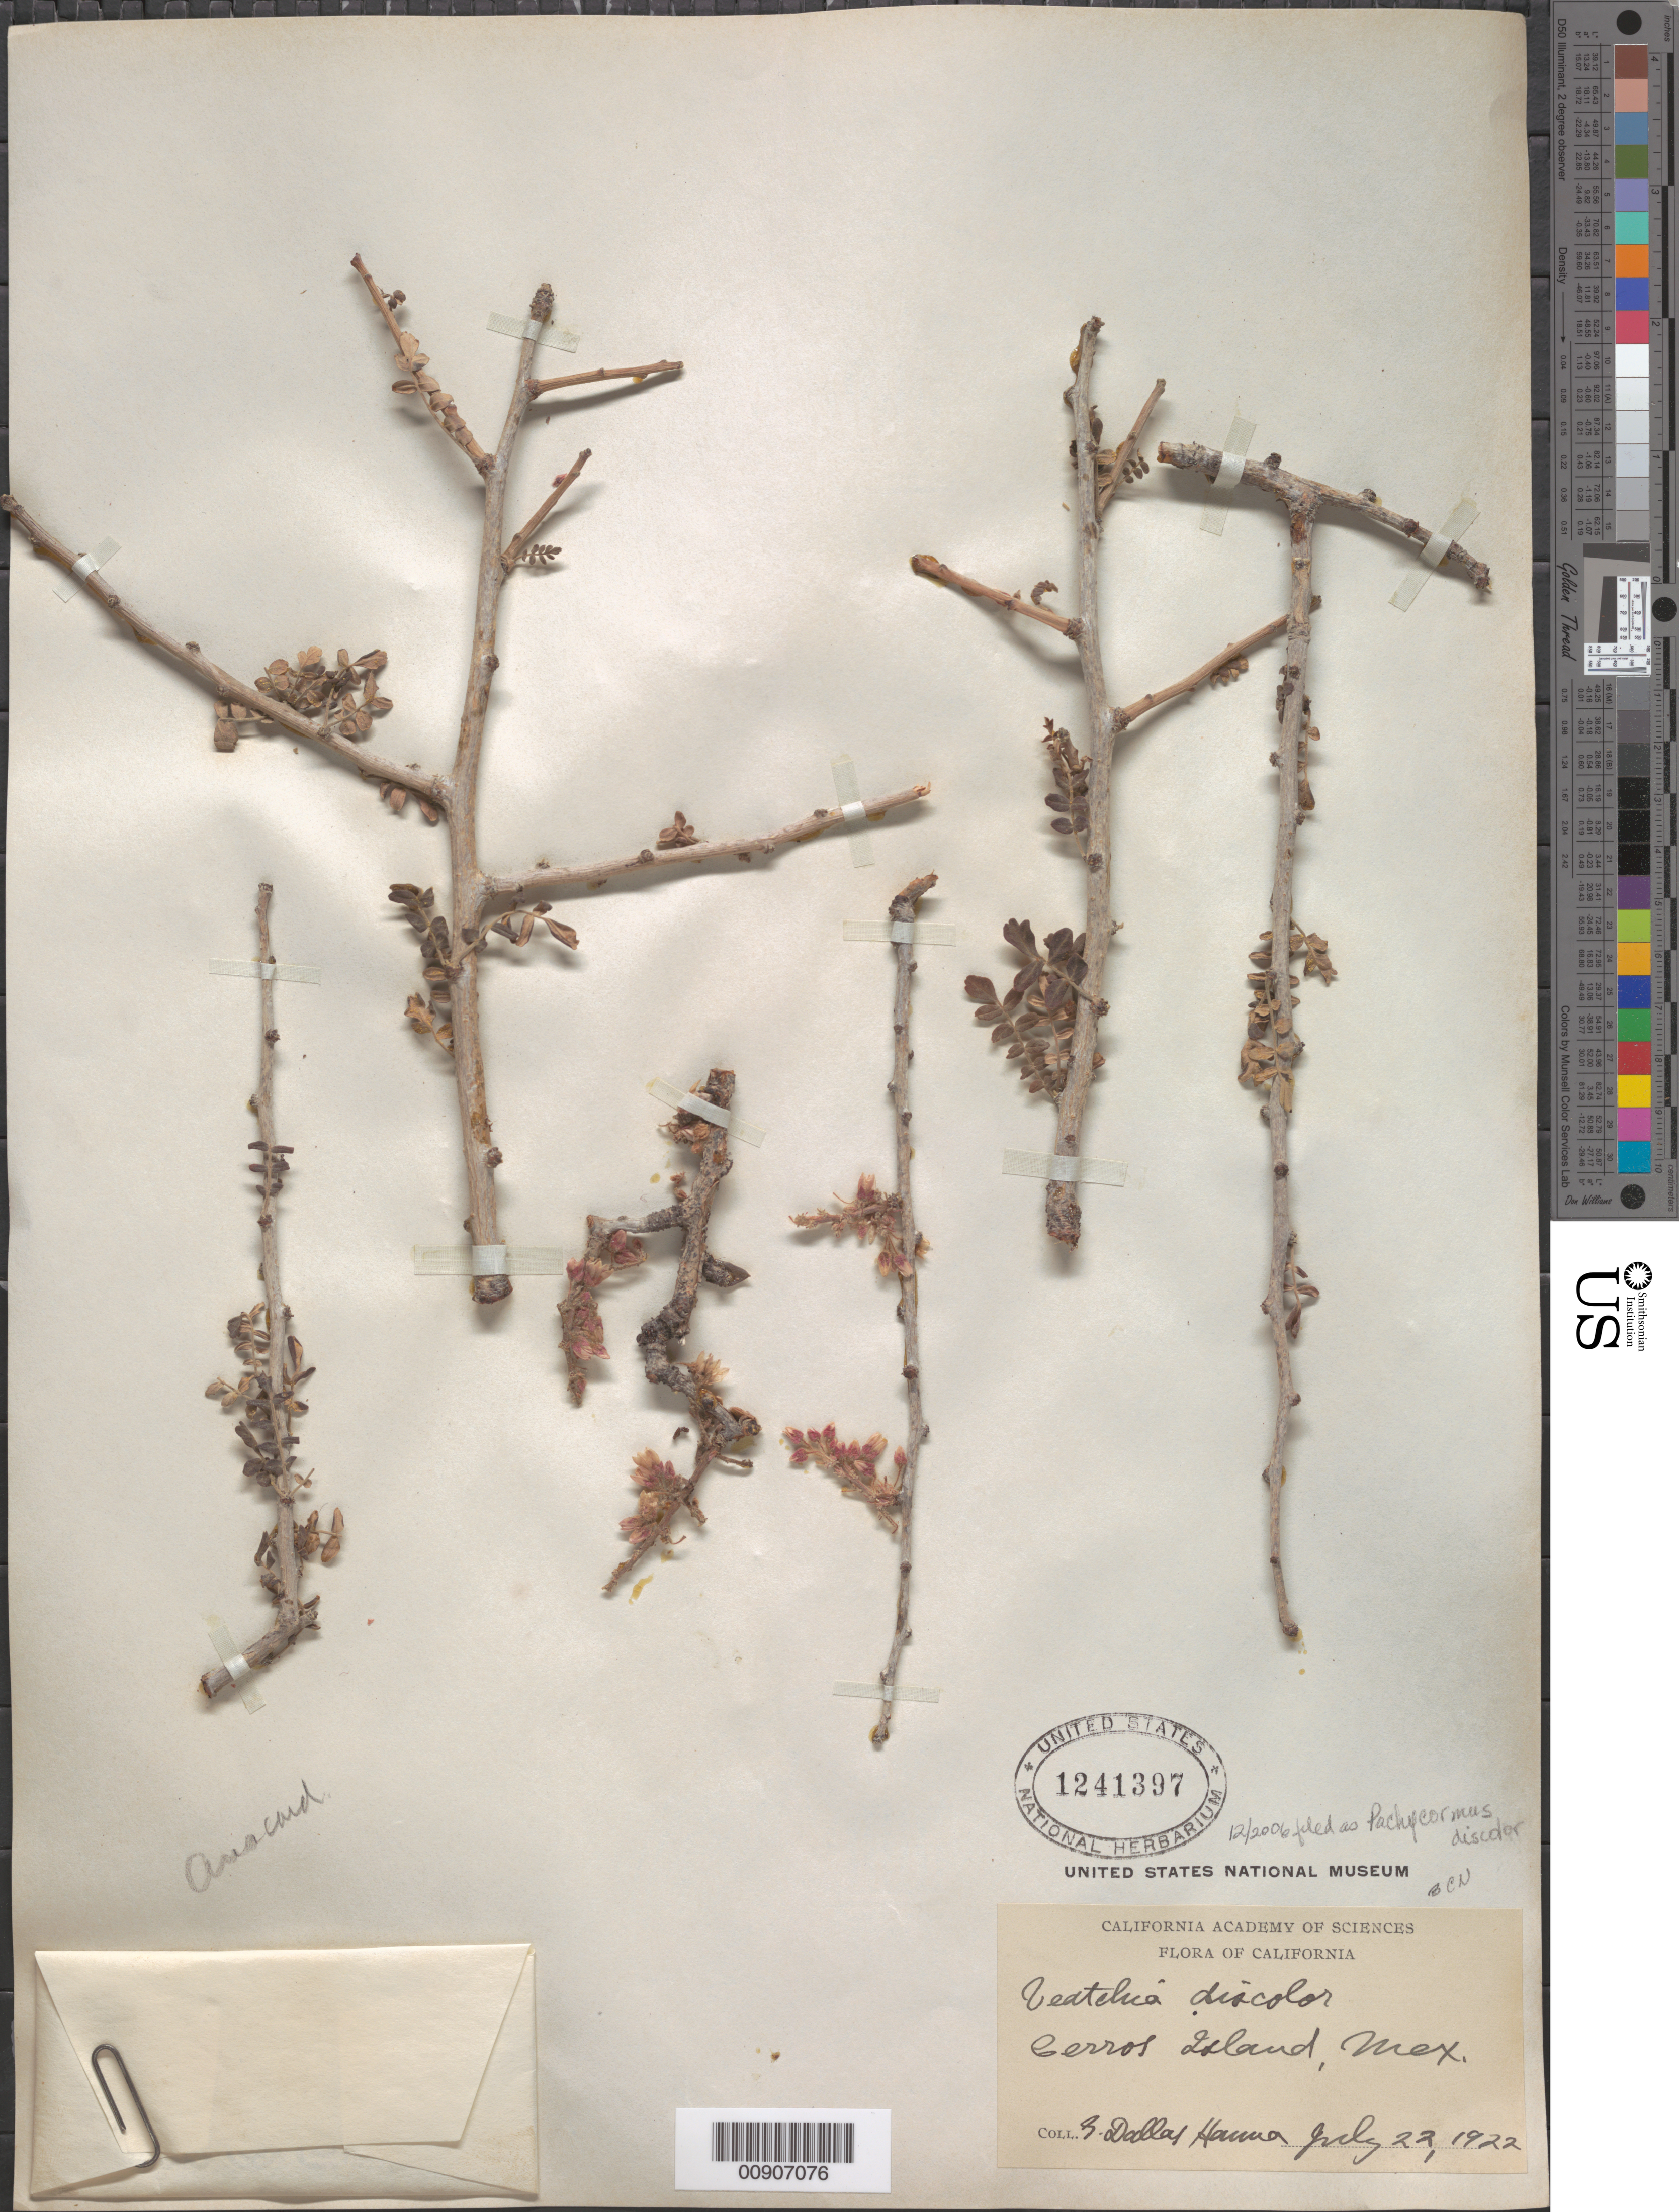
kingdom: Plantae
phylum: Tracheophyta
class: Magnoliopsida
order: Sapindales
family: Anacardiaceae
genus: Pachycormus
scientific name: Pachycormus discolor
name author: (Benth.) Coville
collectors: Dallas Hanna, G.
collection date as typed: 22 Jul 1922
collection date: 1922-07-22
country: Mexico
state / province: Baja California Norte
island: Cedros I.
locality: Cerros Island. (According with the Wikipedia Spanish: Isla de Cedros, or "island of cedars"; an old English name is Cerros Island)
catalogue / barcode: US 1241397